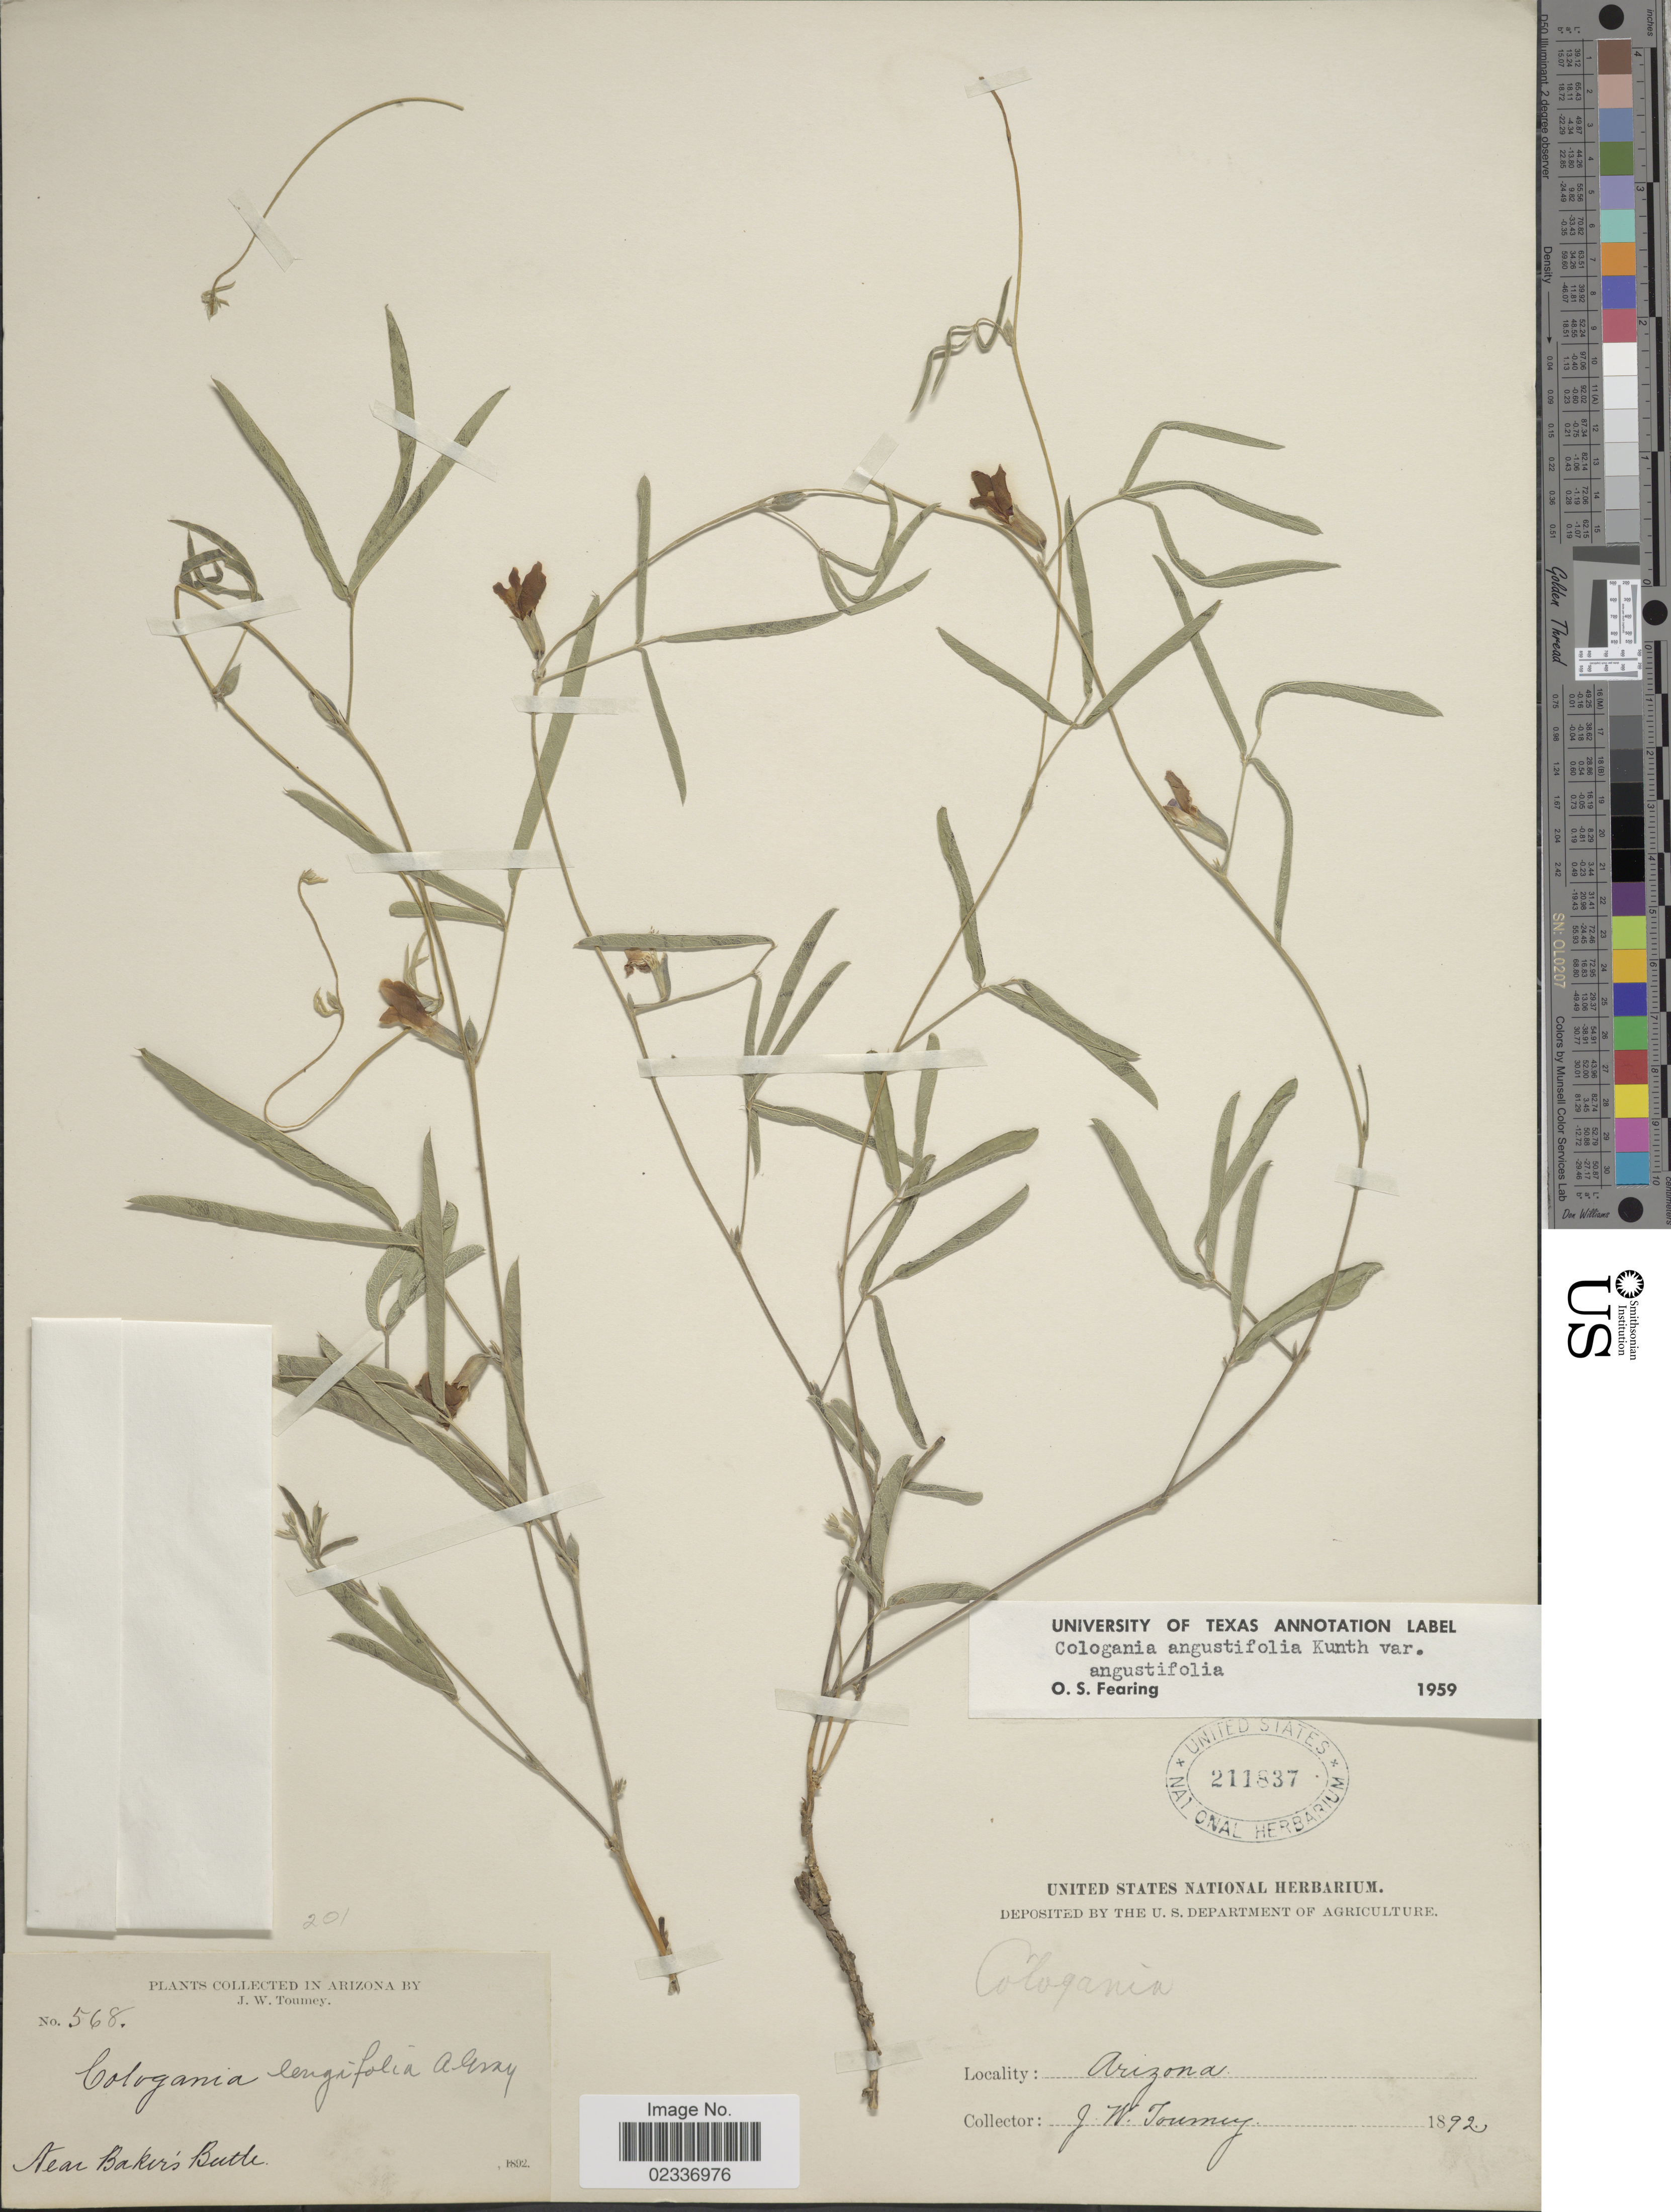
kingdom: Plantae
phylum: Tracheophyta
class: Magnoliopsida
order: Fabales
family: Fabaceae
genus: Cologania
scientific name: Cologania angustifolia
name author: Kunth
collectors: J. W. Toumey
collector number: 568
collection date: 1892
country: United States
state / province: Arizona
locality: Near Baker's Butte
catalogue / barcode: US 211837